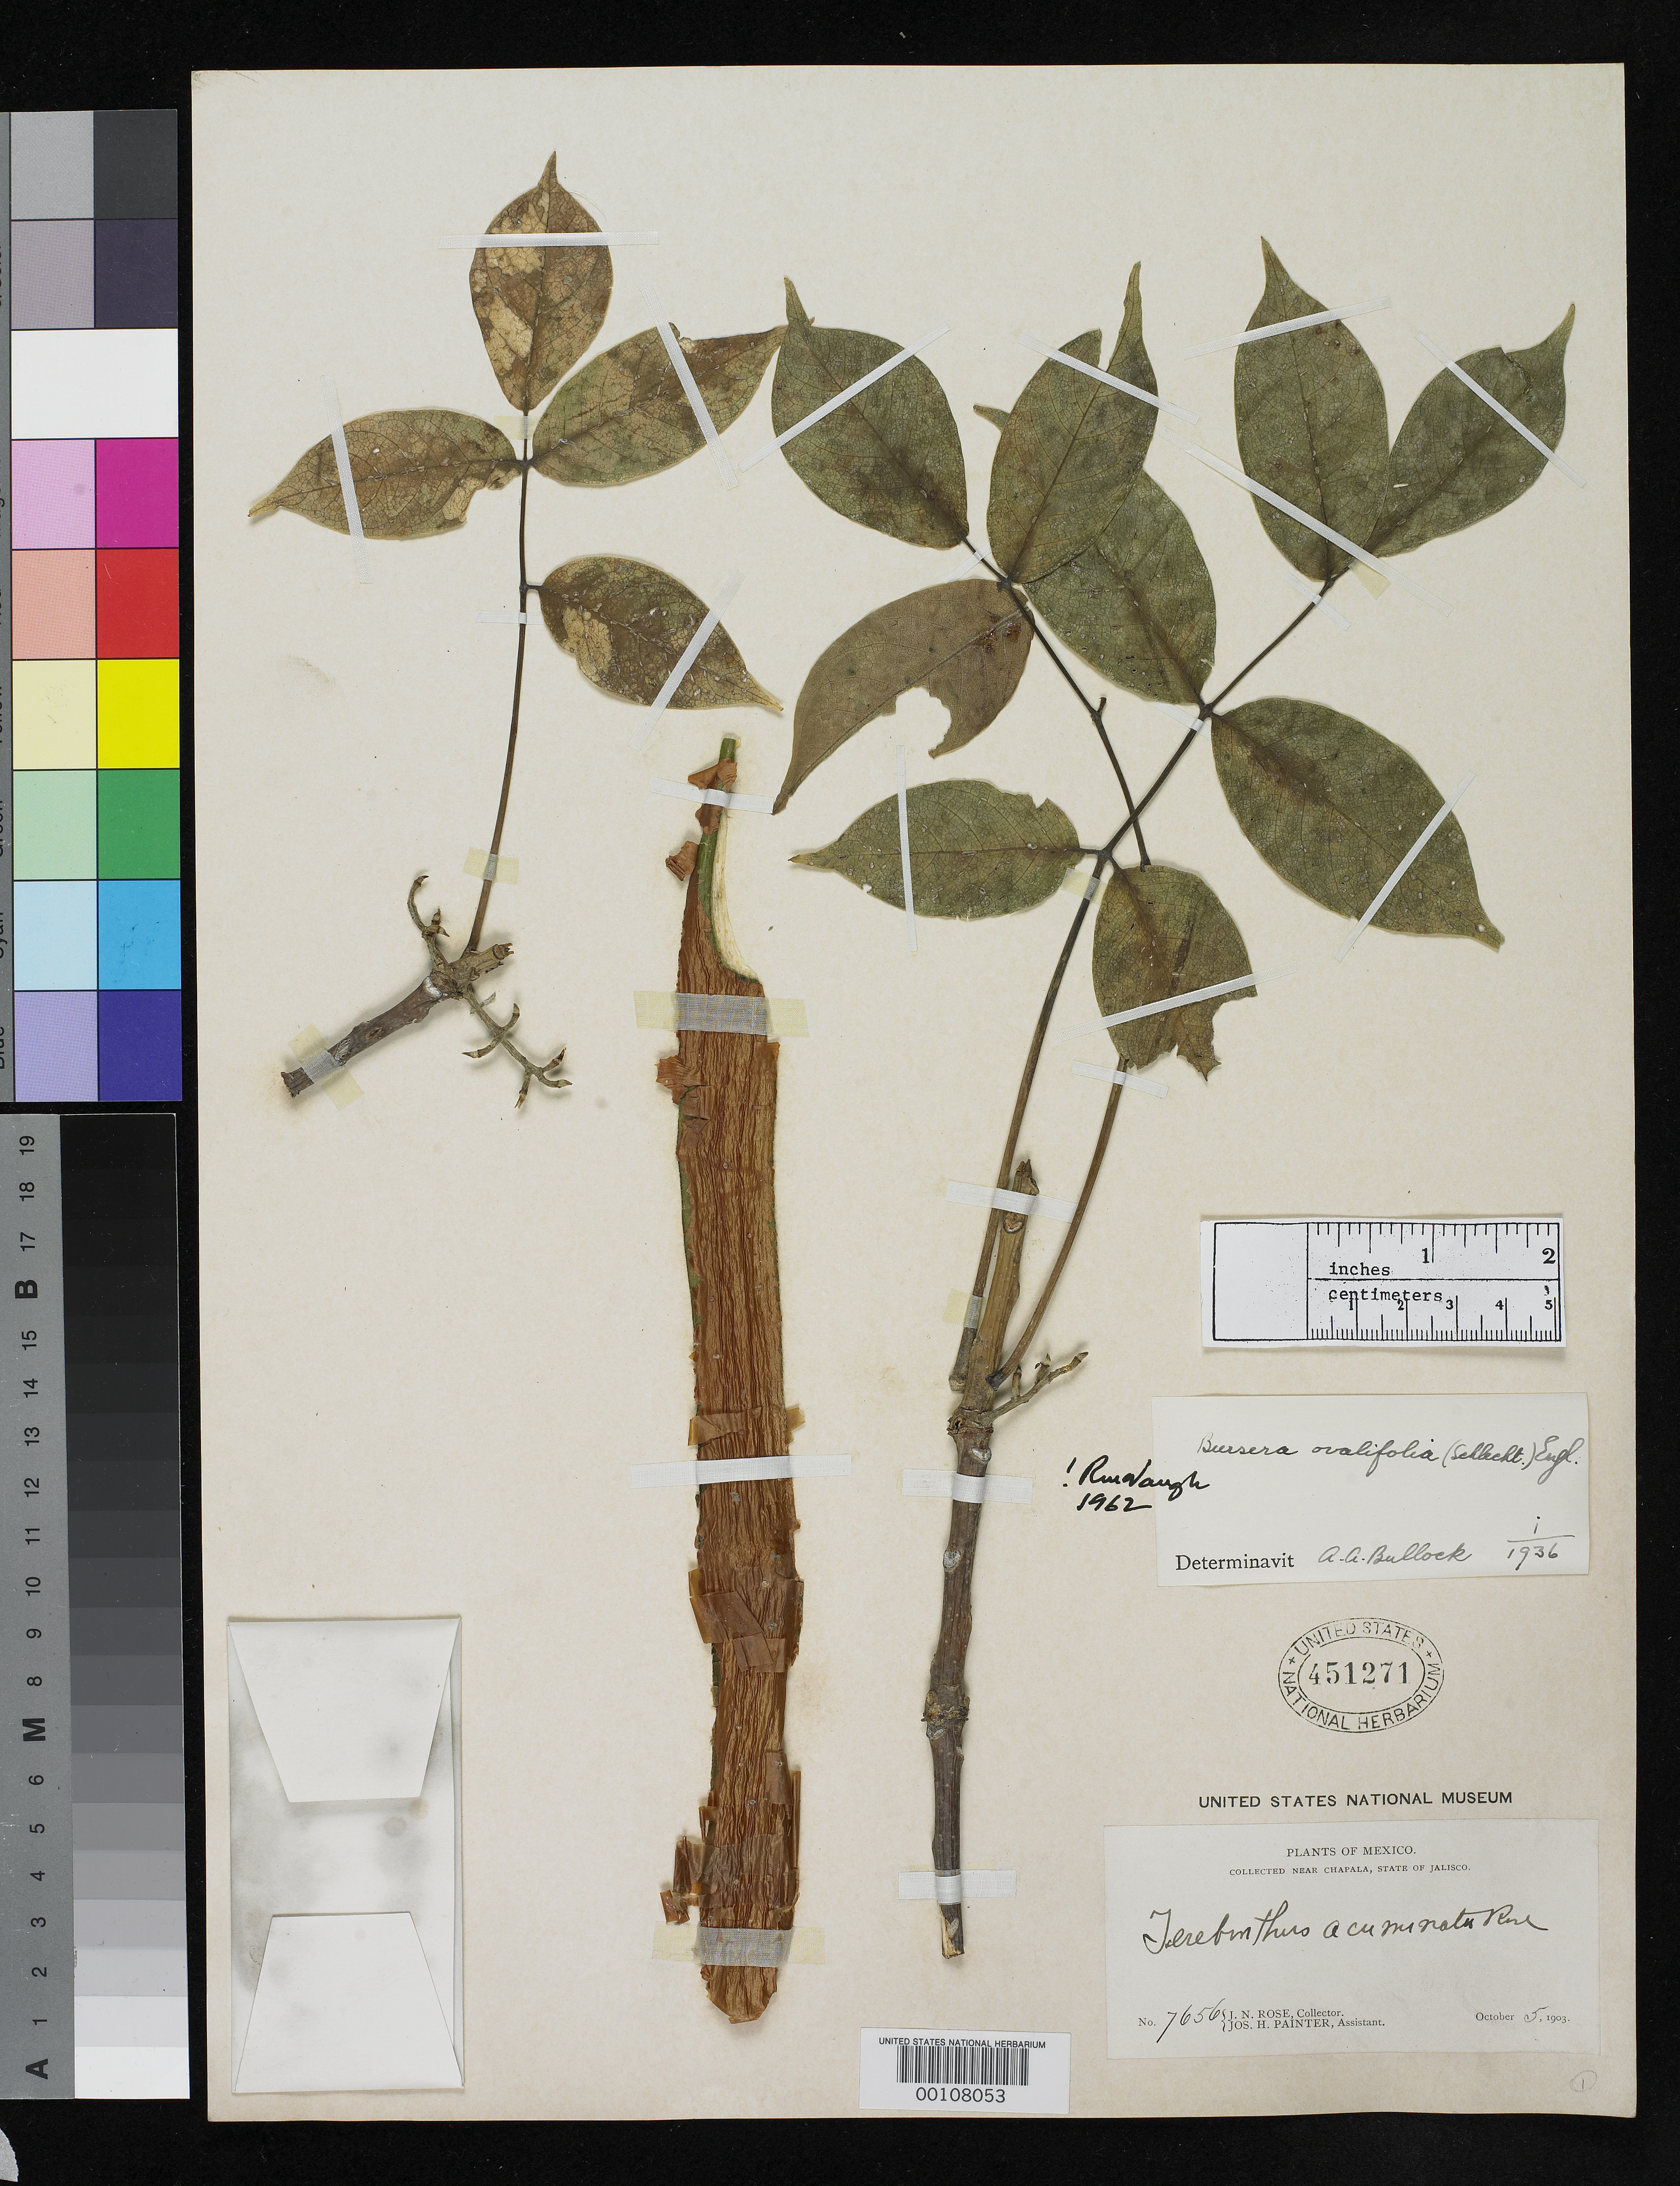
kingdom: Plantae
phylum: Tracheophyta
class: Magnoliopsida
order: Sapindales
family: Burseraceae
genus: Terebinthus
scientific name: Terebinthus acuminata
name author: Rose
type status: Holotype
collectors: J. N. Rose & J. H. Painter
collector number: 7656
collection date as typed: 05 Oct 1903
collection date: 1903-10-05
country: Mexico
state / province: Jalisco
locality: Near Chapala.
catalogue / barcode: US 451271